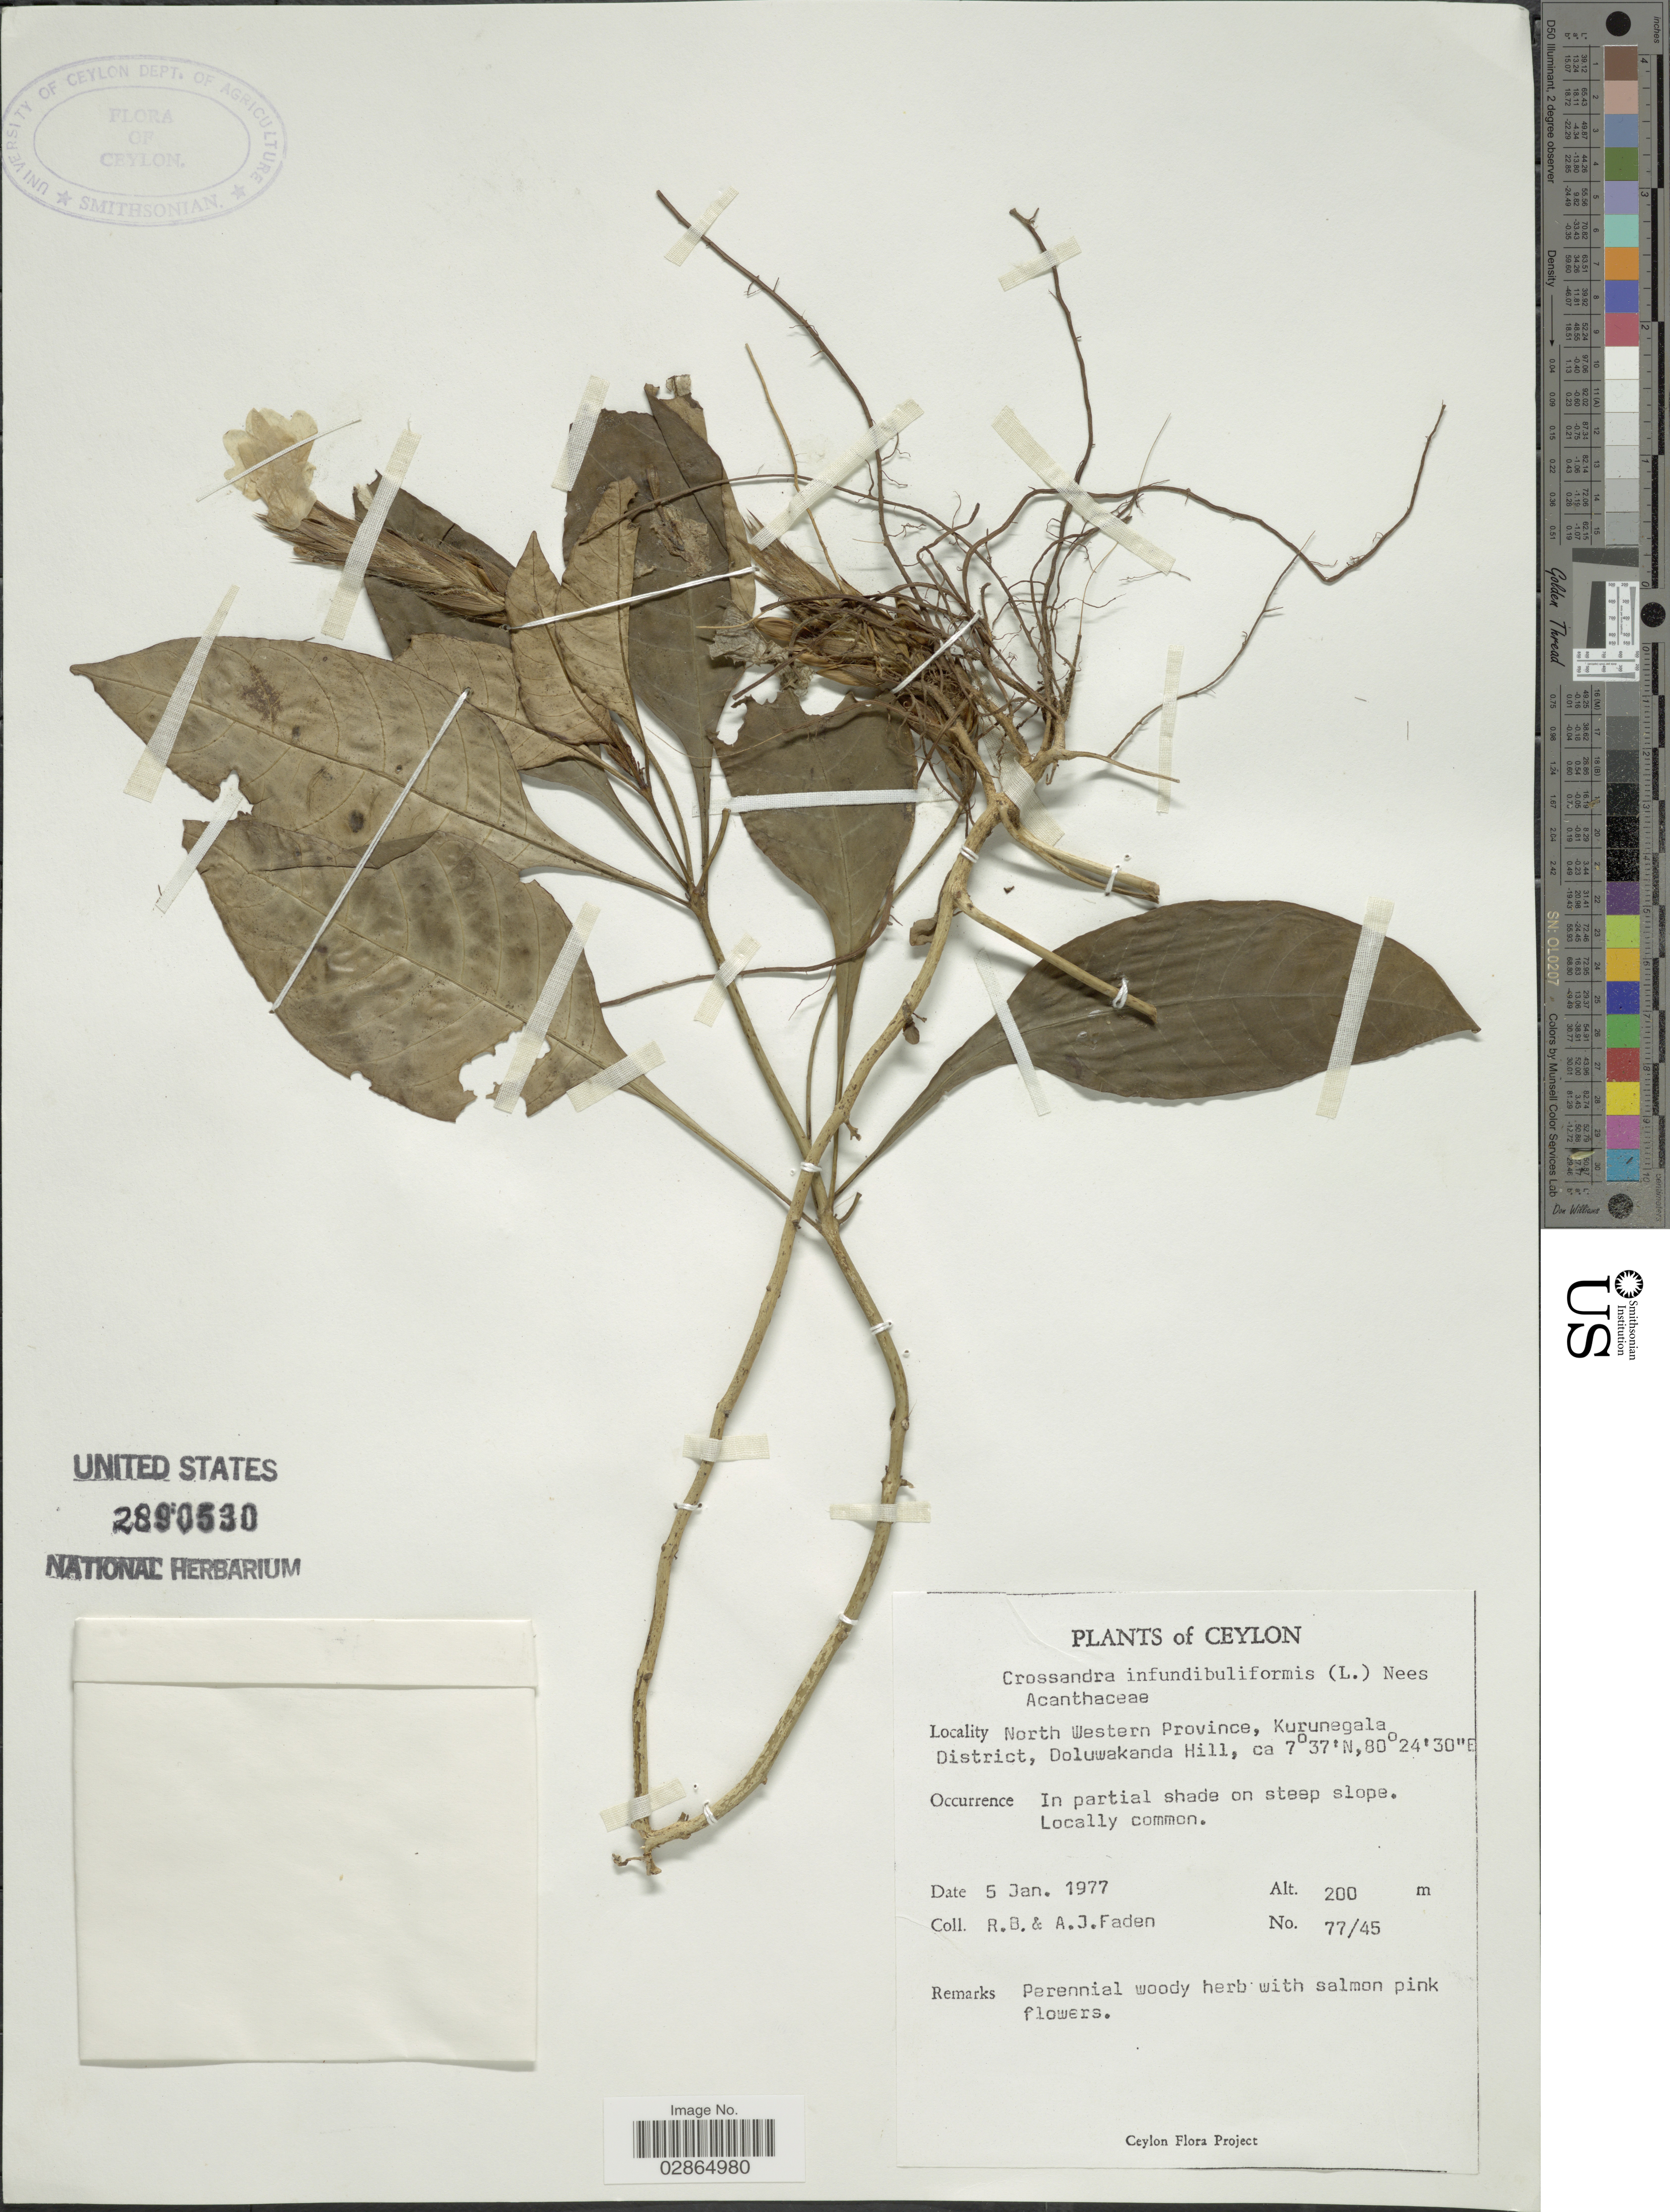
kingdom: Plantae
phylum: Tracheophyta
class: Magnoliopsida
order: Lamiales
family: Acanthaceae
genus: Crossandra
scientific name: Crossandra infundibuliformis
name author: (L.) Nees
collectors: R. B. Faden & A. J. Faden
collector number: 77/45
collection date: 1977-01-05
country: Sri Lanka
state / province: North Western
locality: Ceylon. Kurunegala District, Doluwakanda Hill.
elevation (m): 200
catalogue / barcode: US 2890530